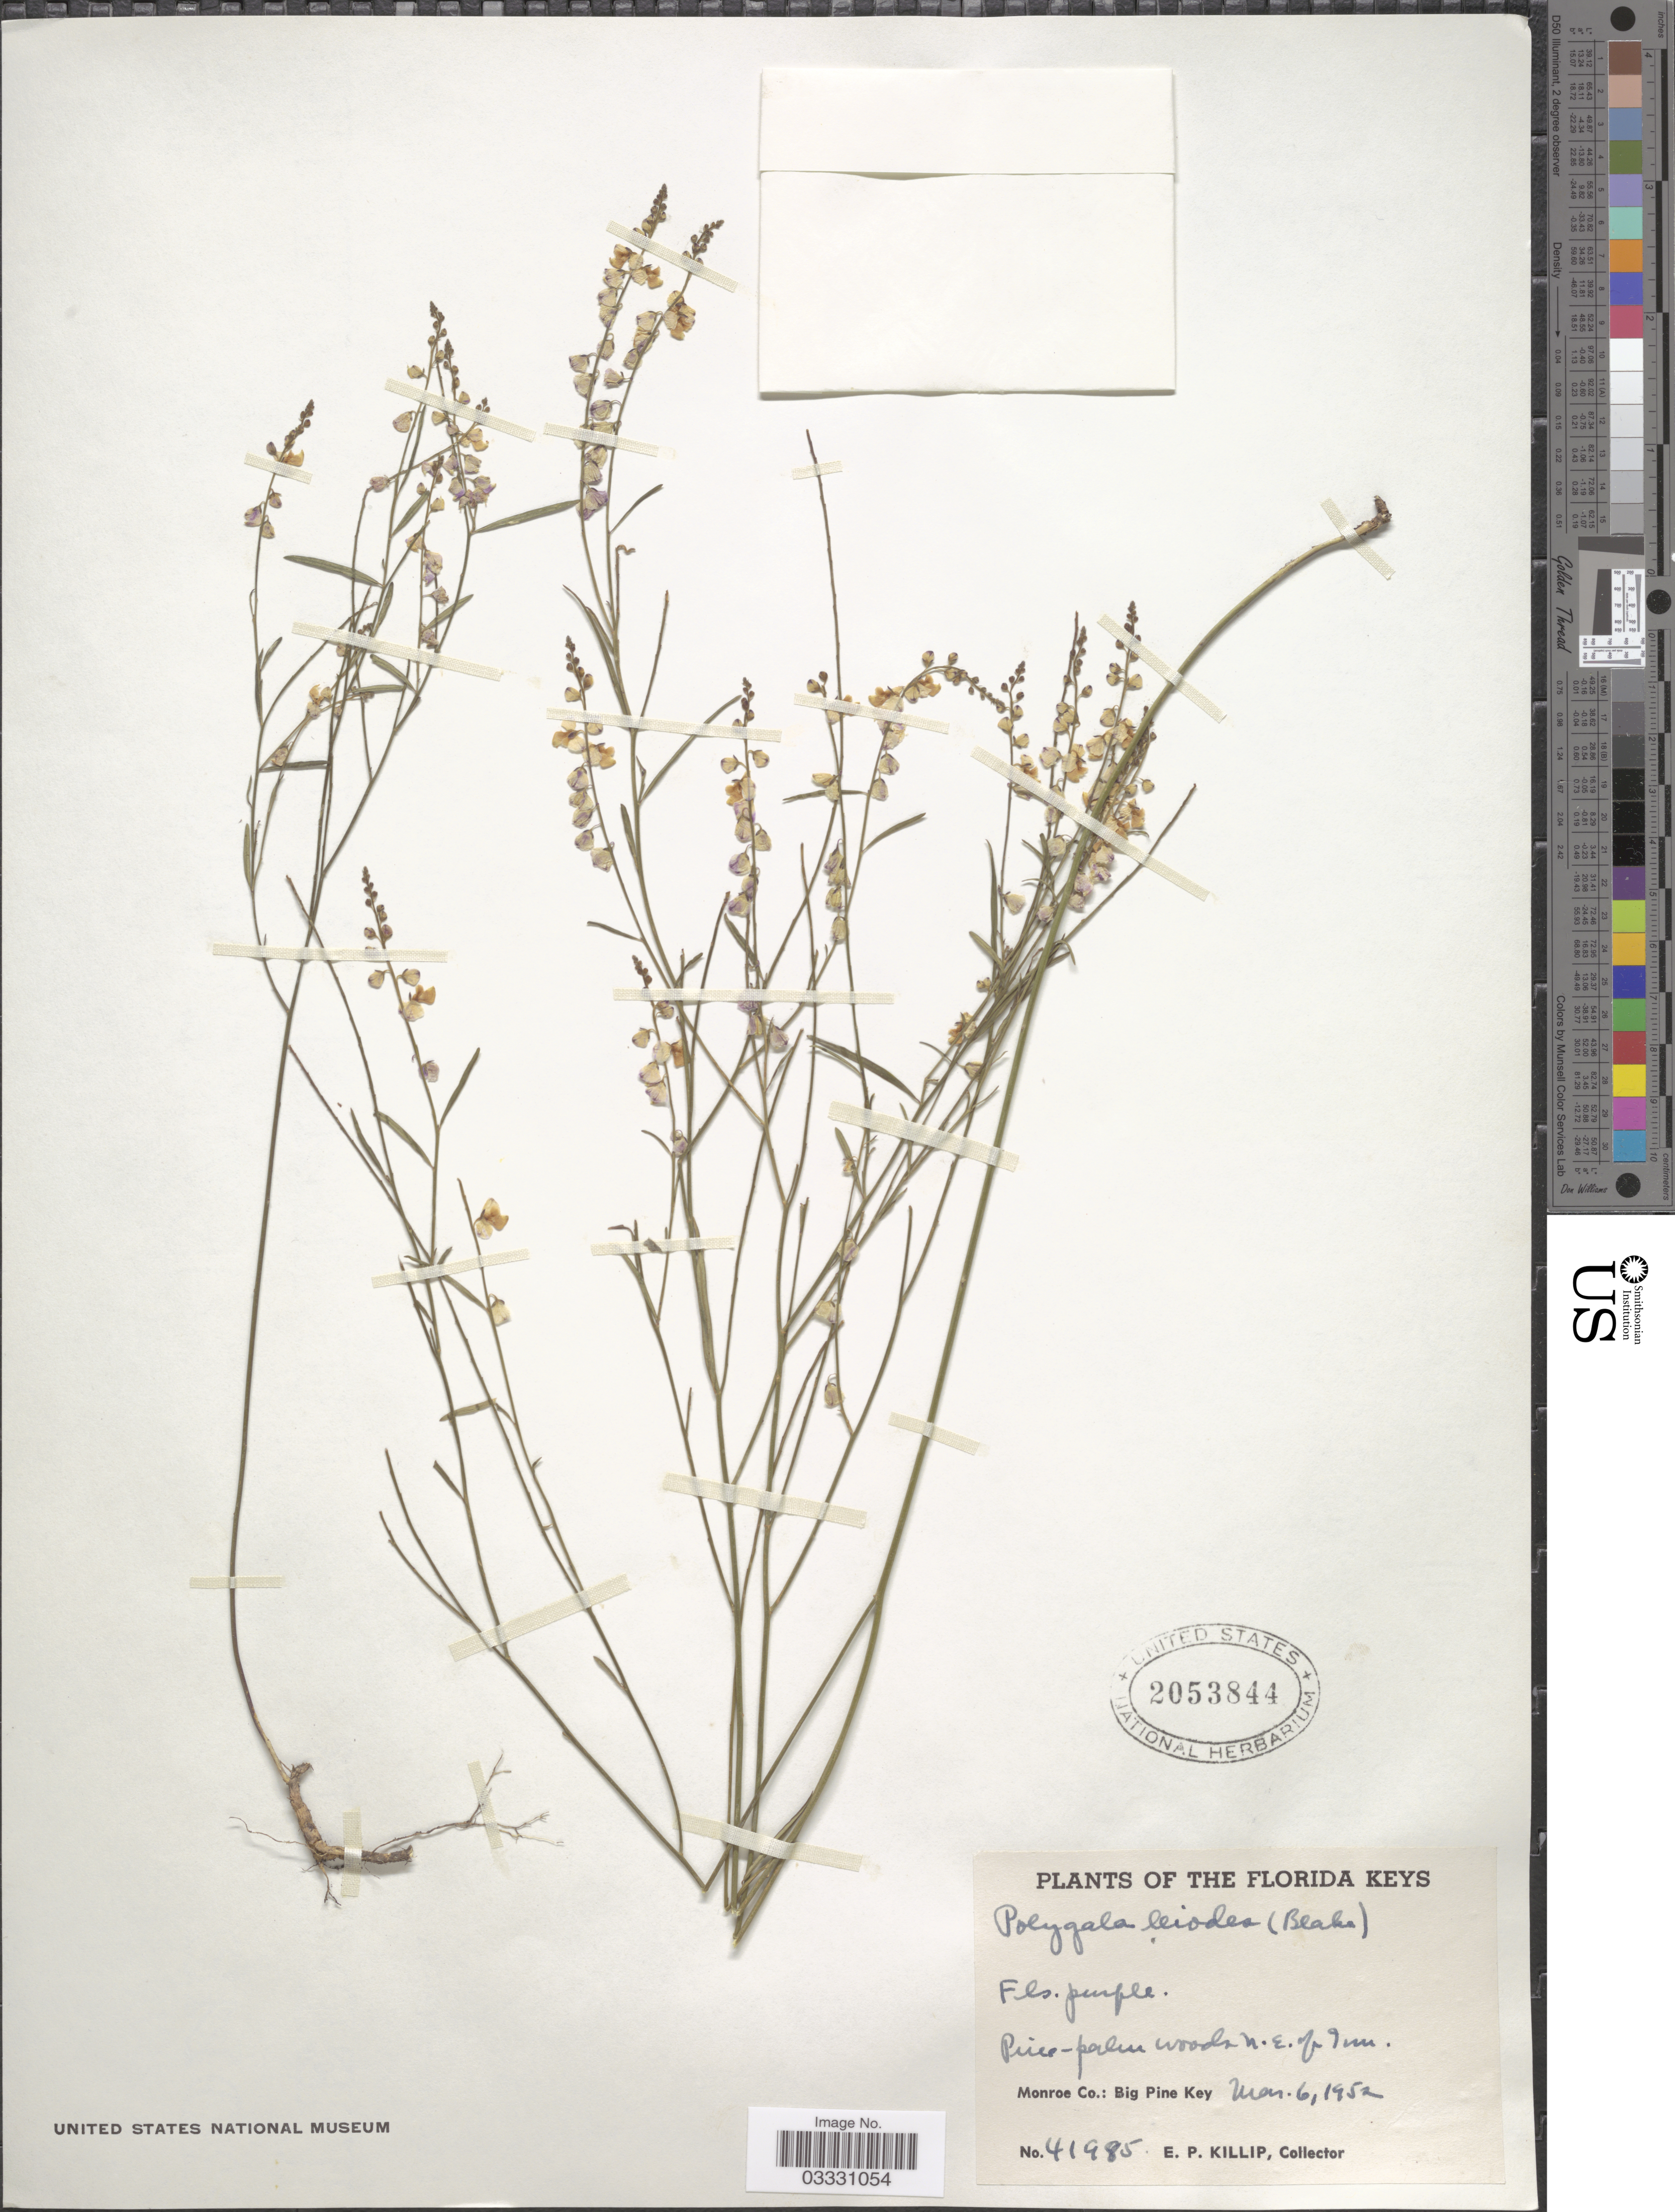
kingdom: Plantae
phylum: Tracheophyta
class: Magnoliopsida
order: Fabales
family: Polygalaceae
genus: Polygala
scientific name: Polygala grandiflora var. leiodes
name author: S.F. Blake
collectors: E. P. Killip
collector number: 41985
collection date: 1952-03-06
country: United States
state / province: Florida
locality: The Florida Keys. Pine-palm woods N.E. of Inn. Monroe Co.: Big Pine Key.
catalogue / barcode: US 2053844